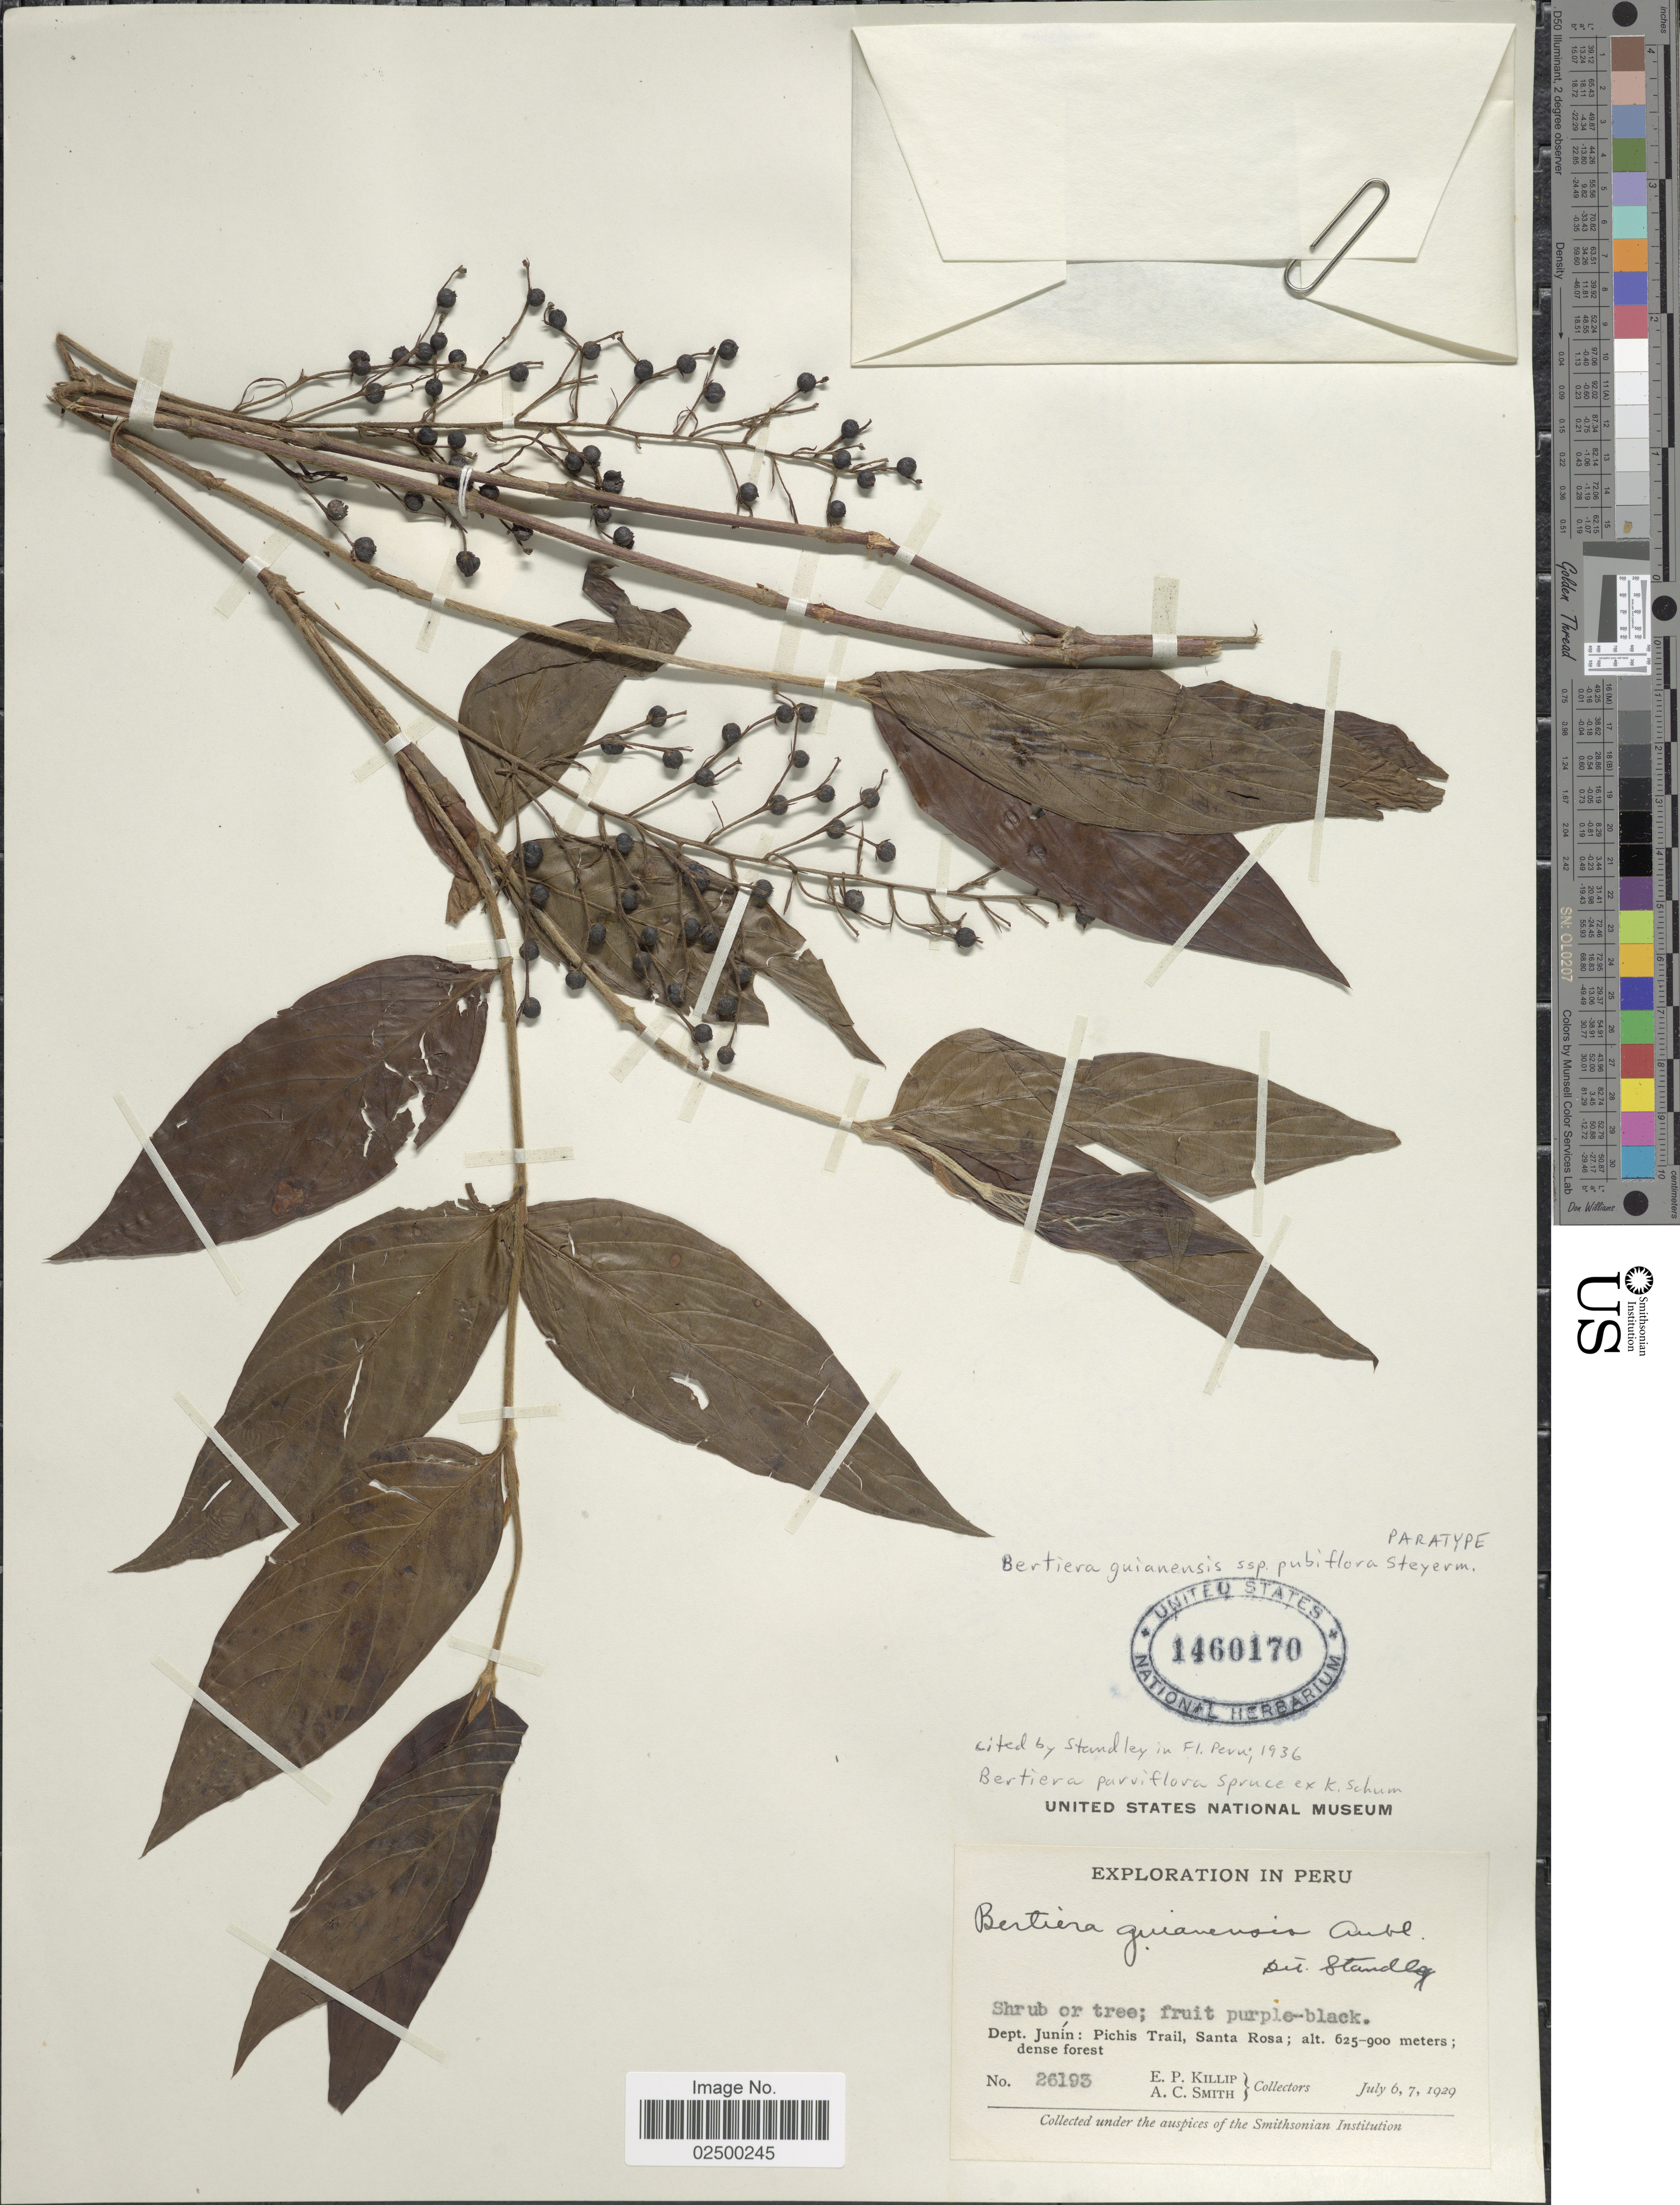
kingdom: Plantae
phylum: Tracheophyta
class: Magnoliopsida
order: Gentianales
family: Rubiaceae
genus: Bertiera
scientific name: Bertiera guianensis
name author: Aubl.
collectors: E. P. Killip & A. C. Smith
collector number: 26193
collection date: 1929-07-06/1929-07-07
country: Peru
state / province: Junín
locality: Pichis Trail, Santa Rosa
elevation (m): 625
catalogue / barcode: US 1460170